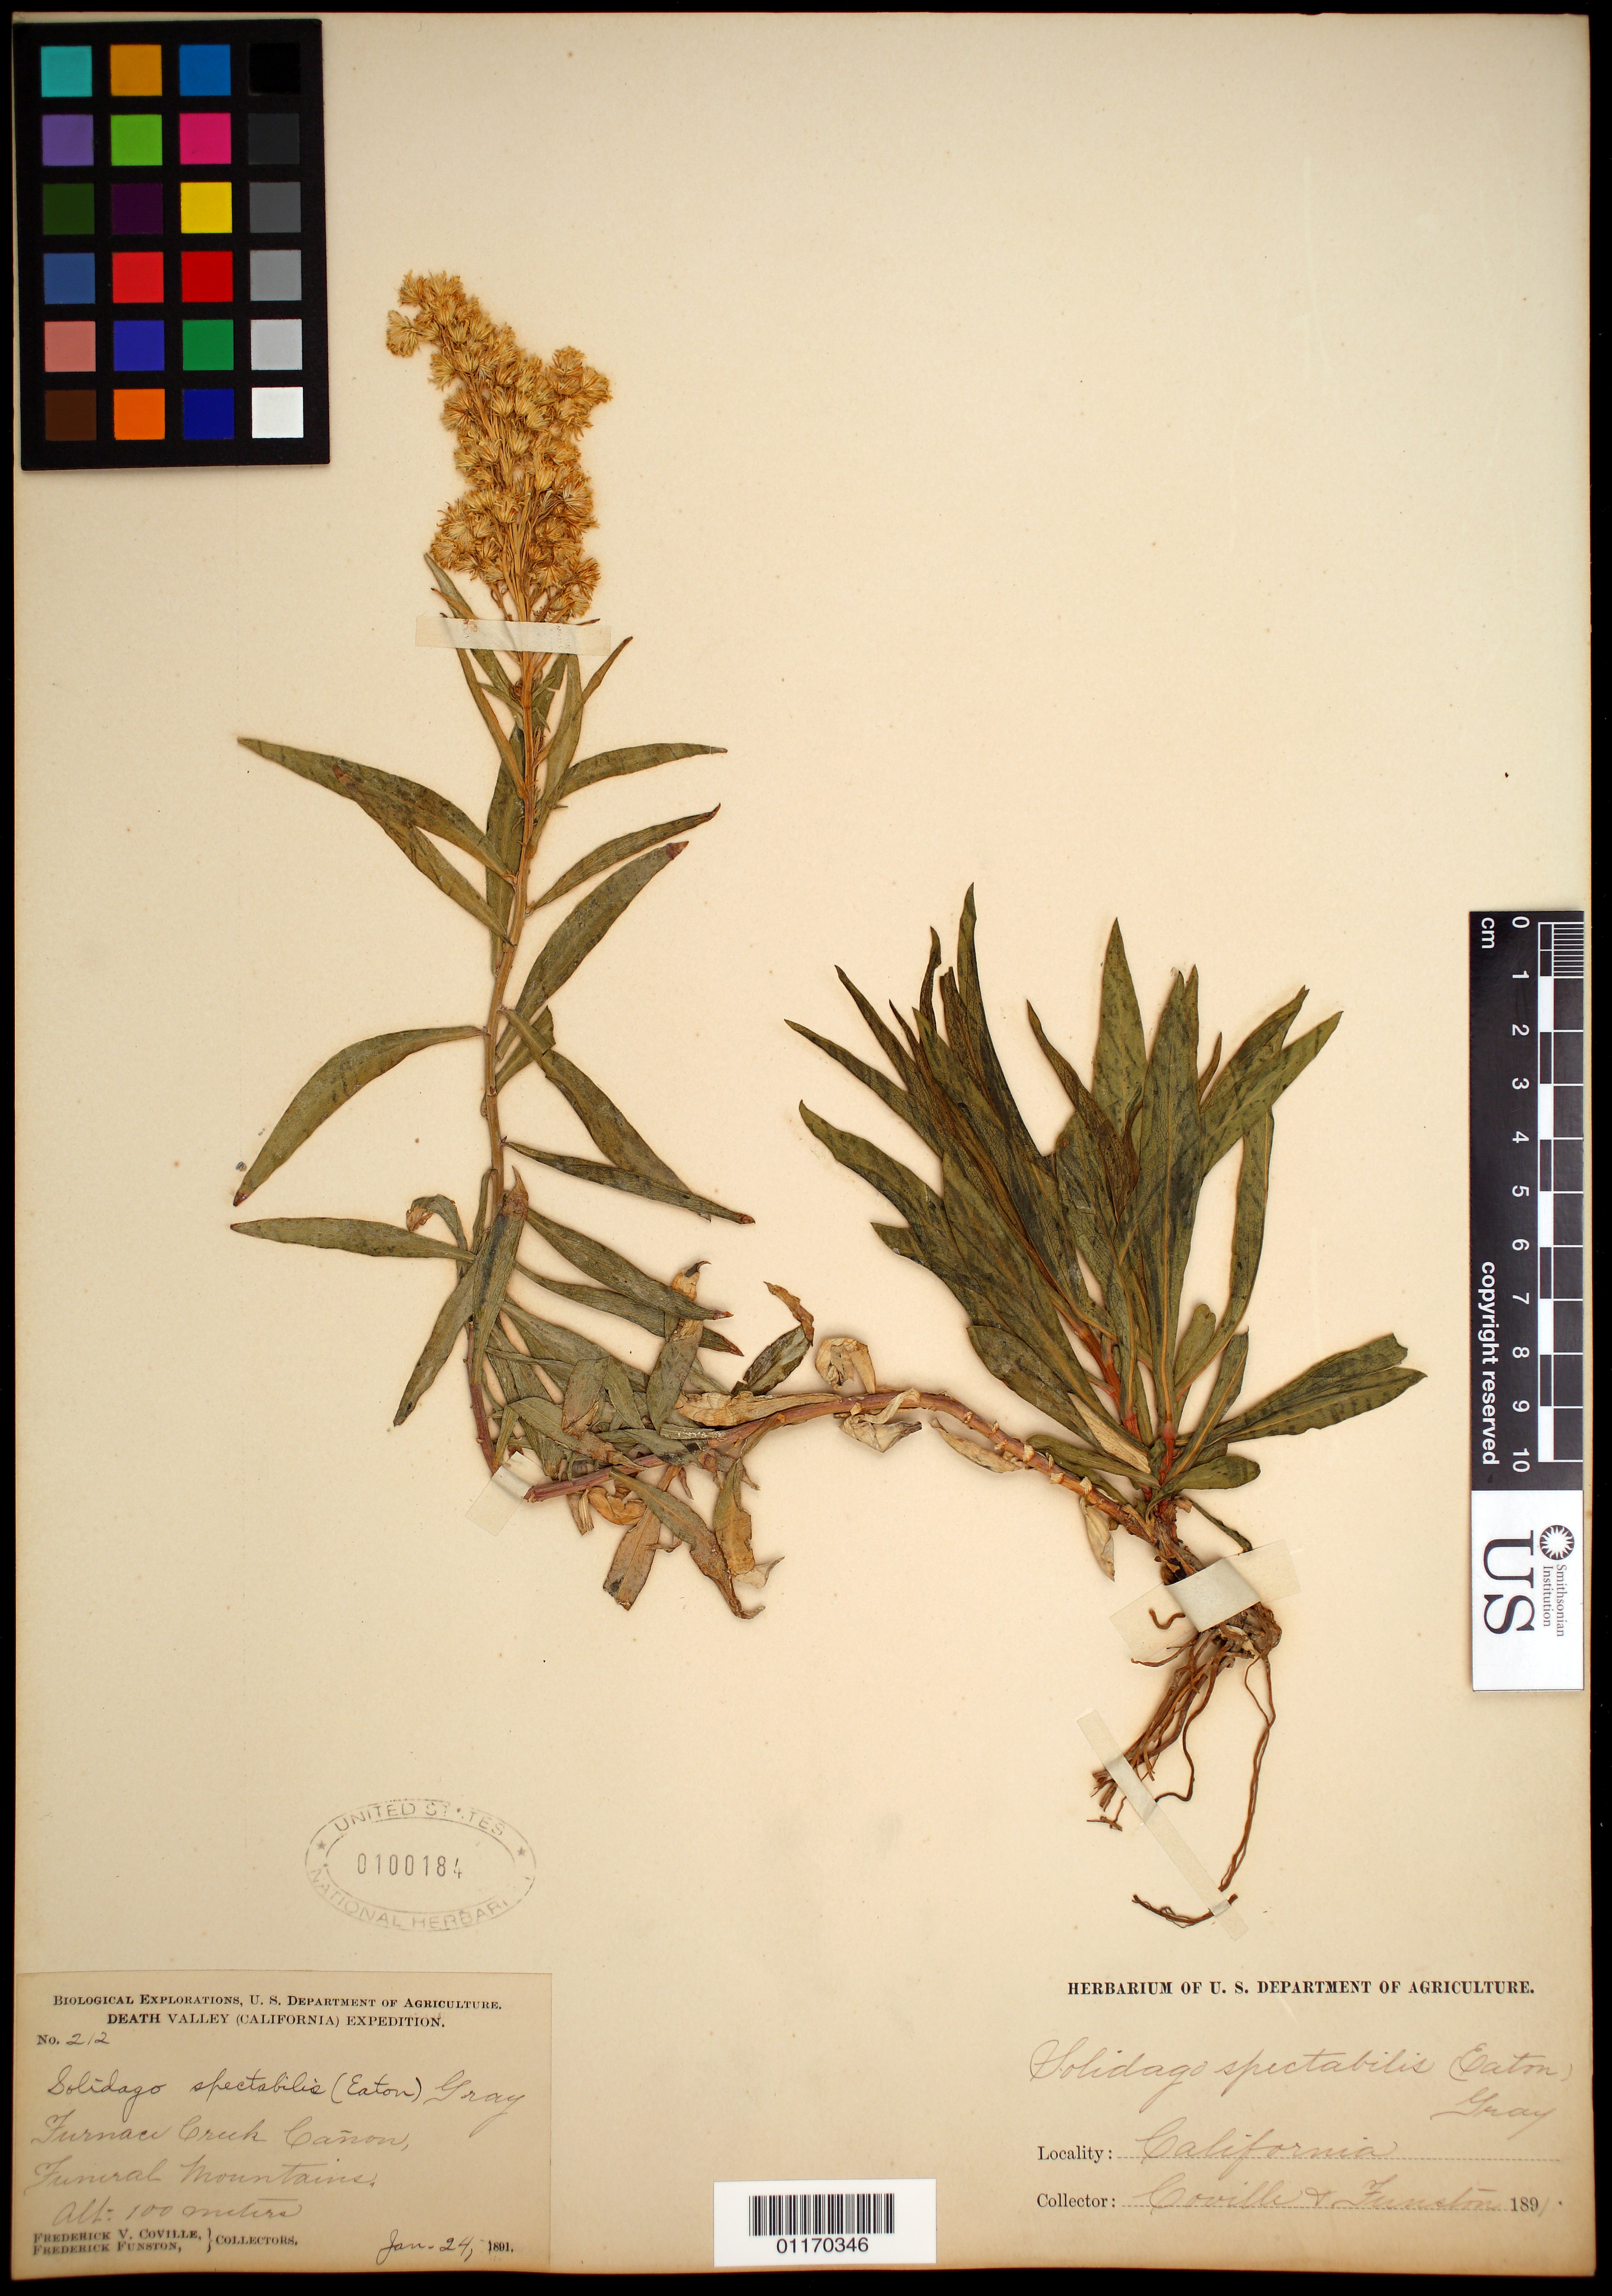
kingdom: Plantae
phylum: Tracheophyta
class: Magnoliopsida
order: Asterales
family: Asteraceae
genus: Solidago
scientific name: Solidago spectabilis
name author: (D.C. Eaton) A. Gray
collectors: F. V. Coville & F. Funston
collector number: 212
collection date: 1891-01-24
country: United States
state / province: California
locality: Furnace Creek Canyon, Funeral Mountains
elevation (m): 100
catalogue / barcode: US 100184